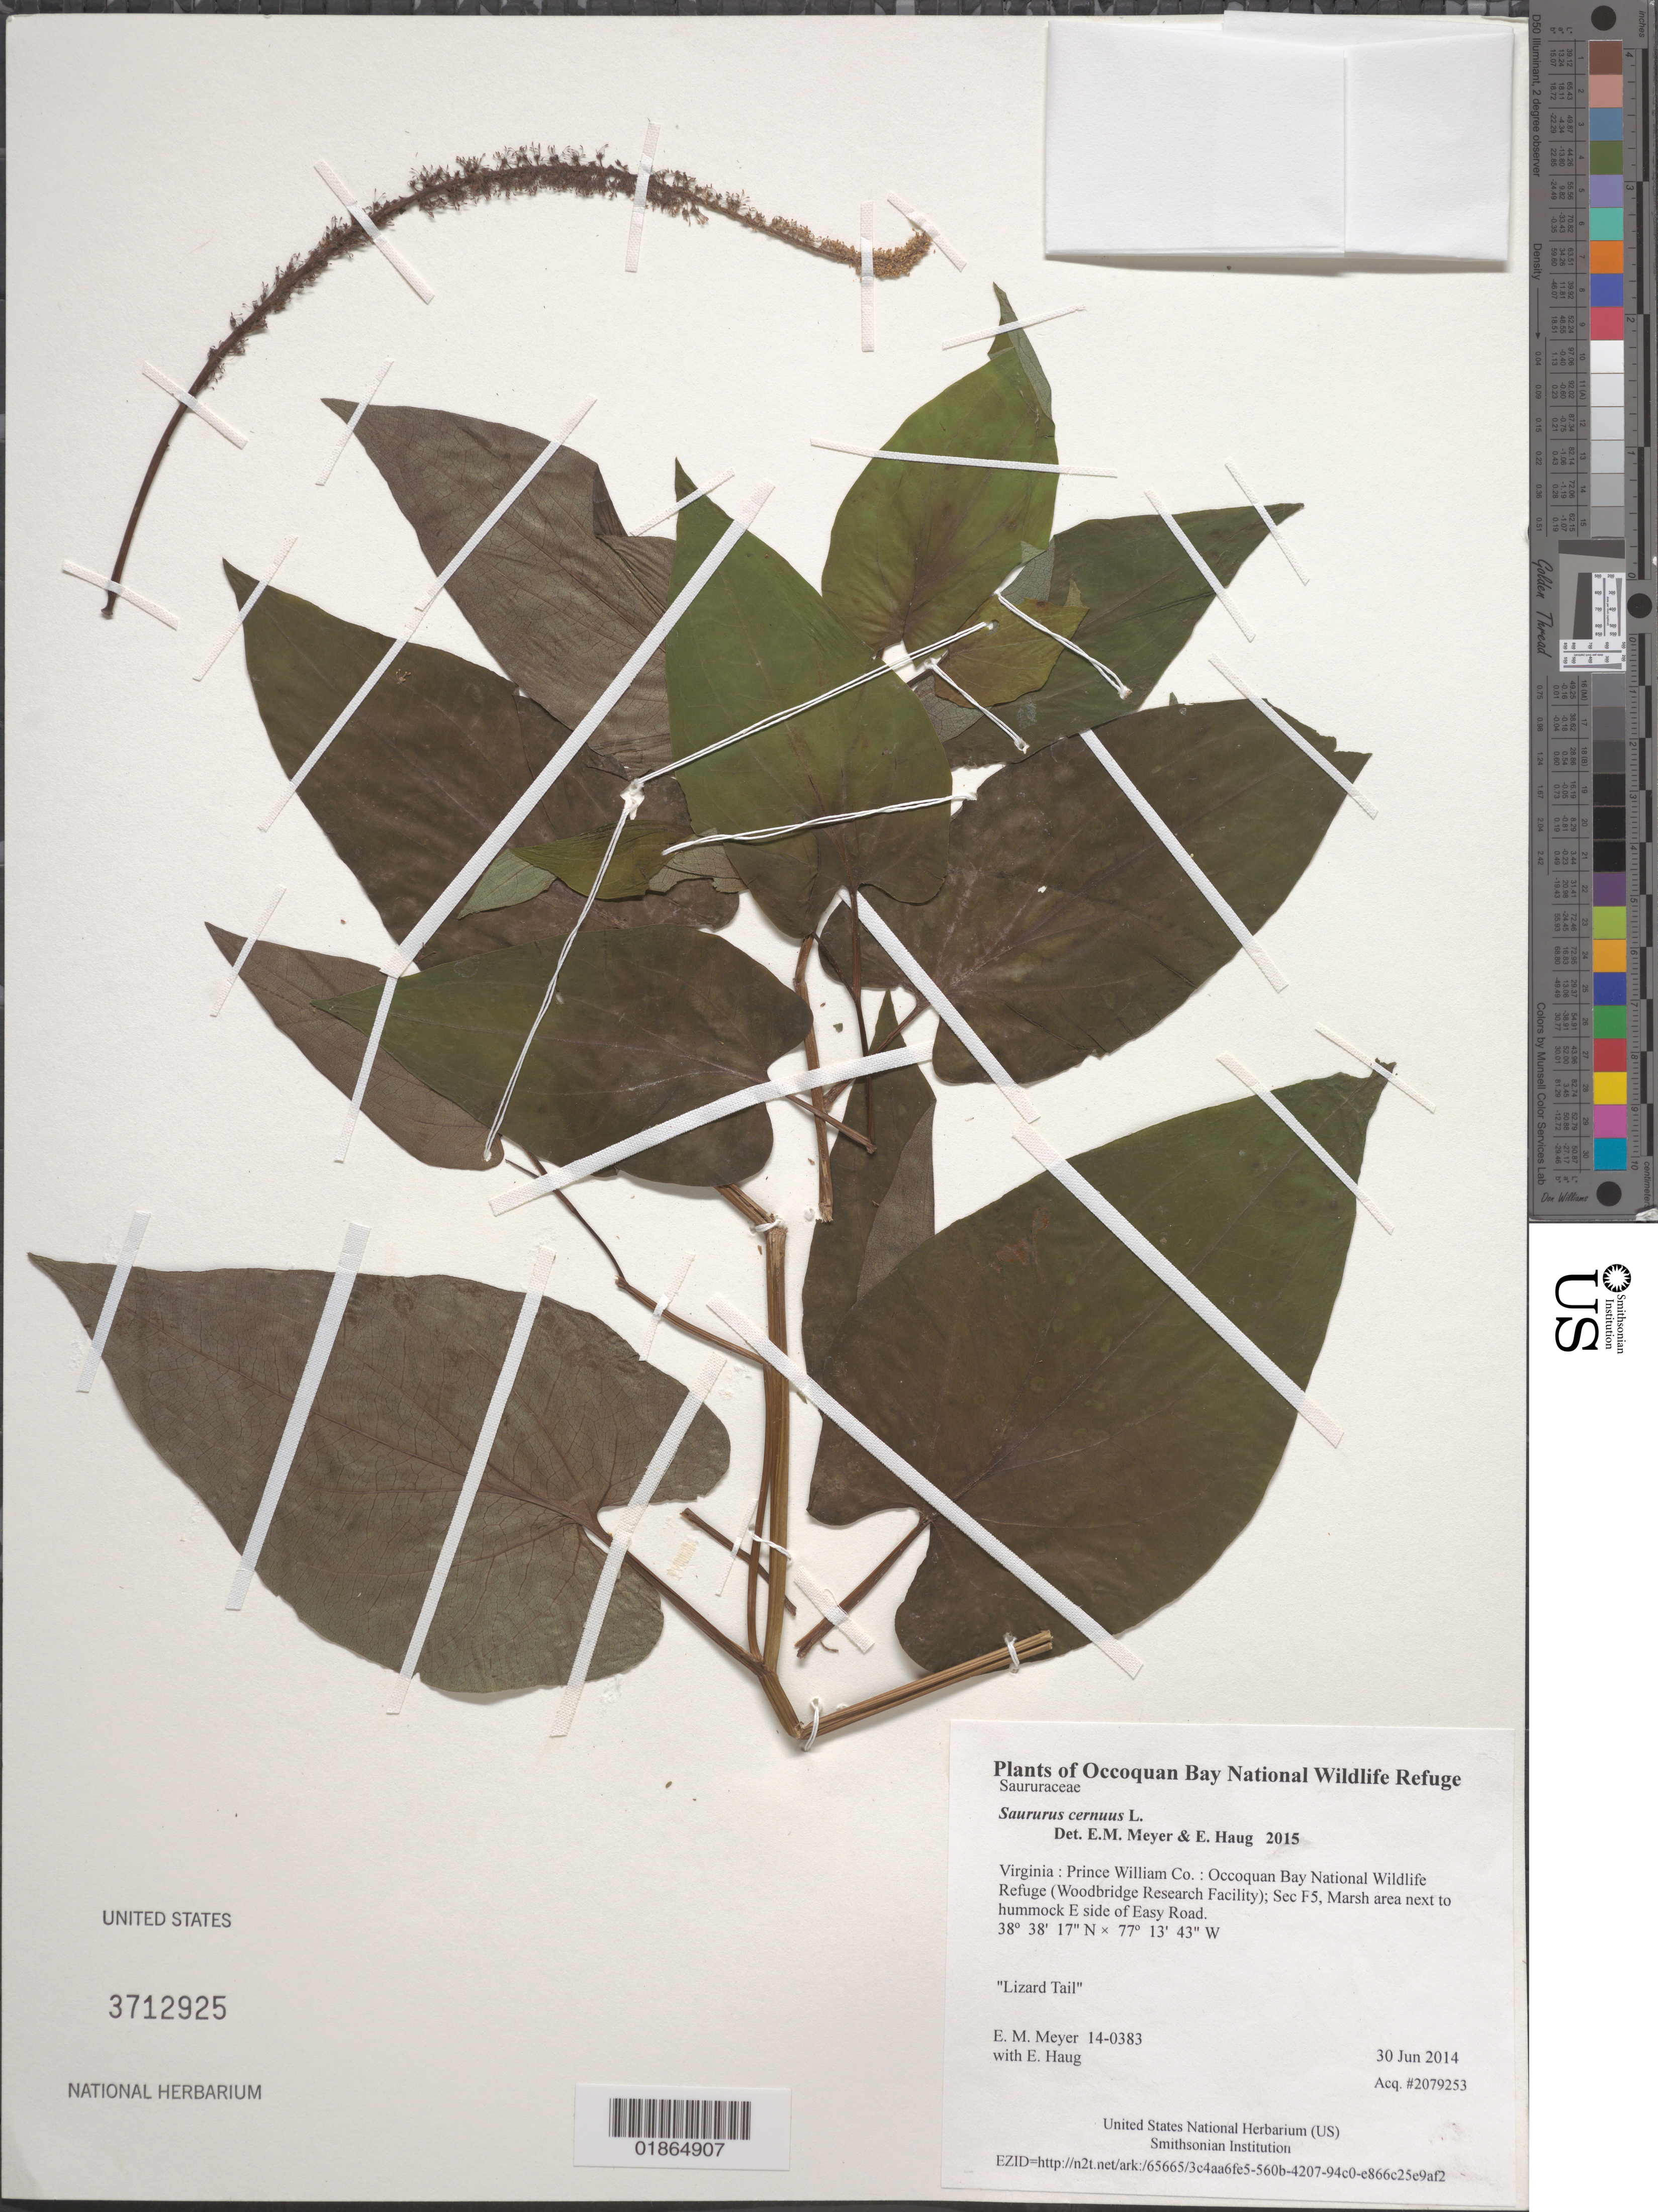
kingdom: Plantae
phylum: Tracheophyta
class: Magnoliopsida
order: Piperales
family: Saururaceae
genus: Saururus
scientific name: Saururus cernuus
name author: L.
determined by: Meyer, E. M.; Haug, E.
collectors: E. M. Meyer & E. Haug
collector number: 14-0383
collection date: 2014-06-30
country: United States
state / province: Virginia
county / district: Prince William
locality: Occoquan Bay National Wildlife Refuge (Woodbridge Research Facility); Sec F5, Marsh area next to hummock E side of Easy Road.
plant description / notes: Lizard Tail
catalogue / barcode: US 3712925